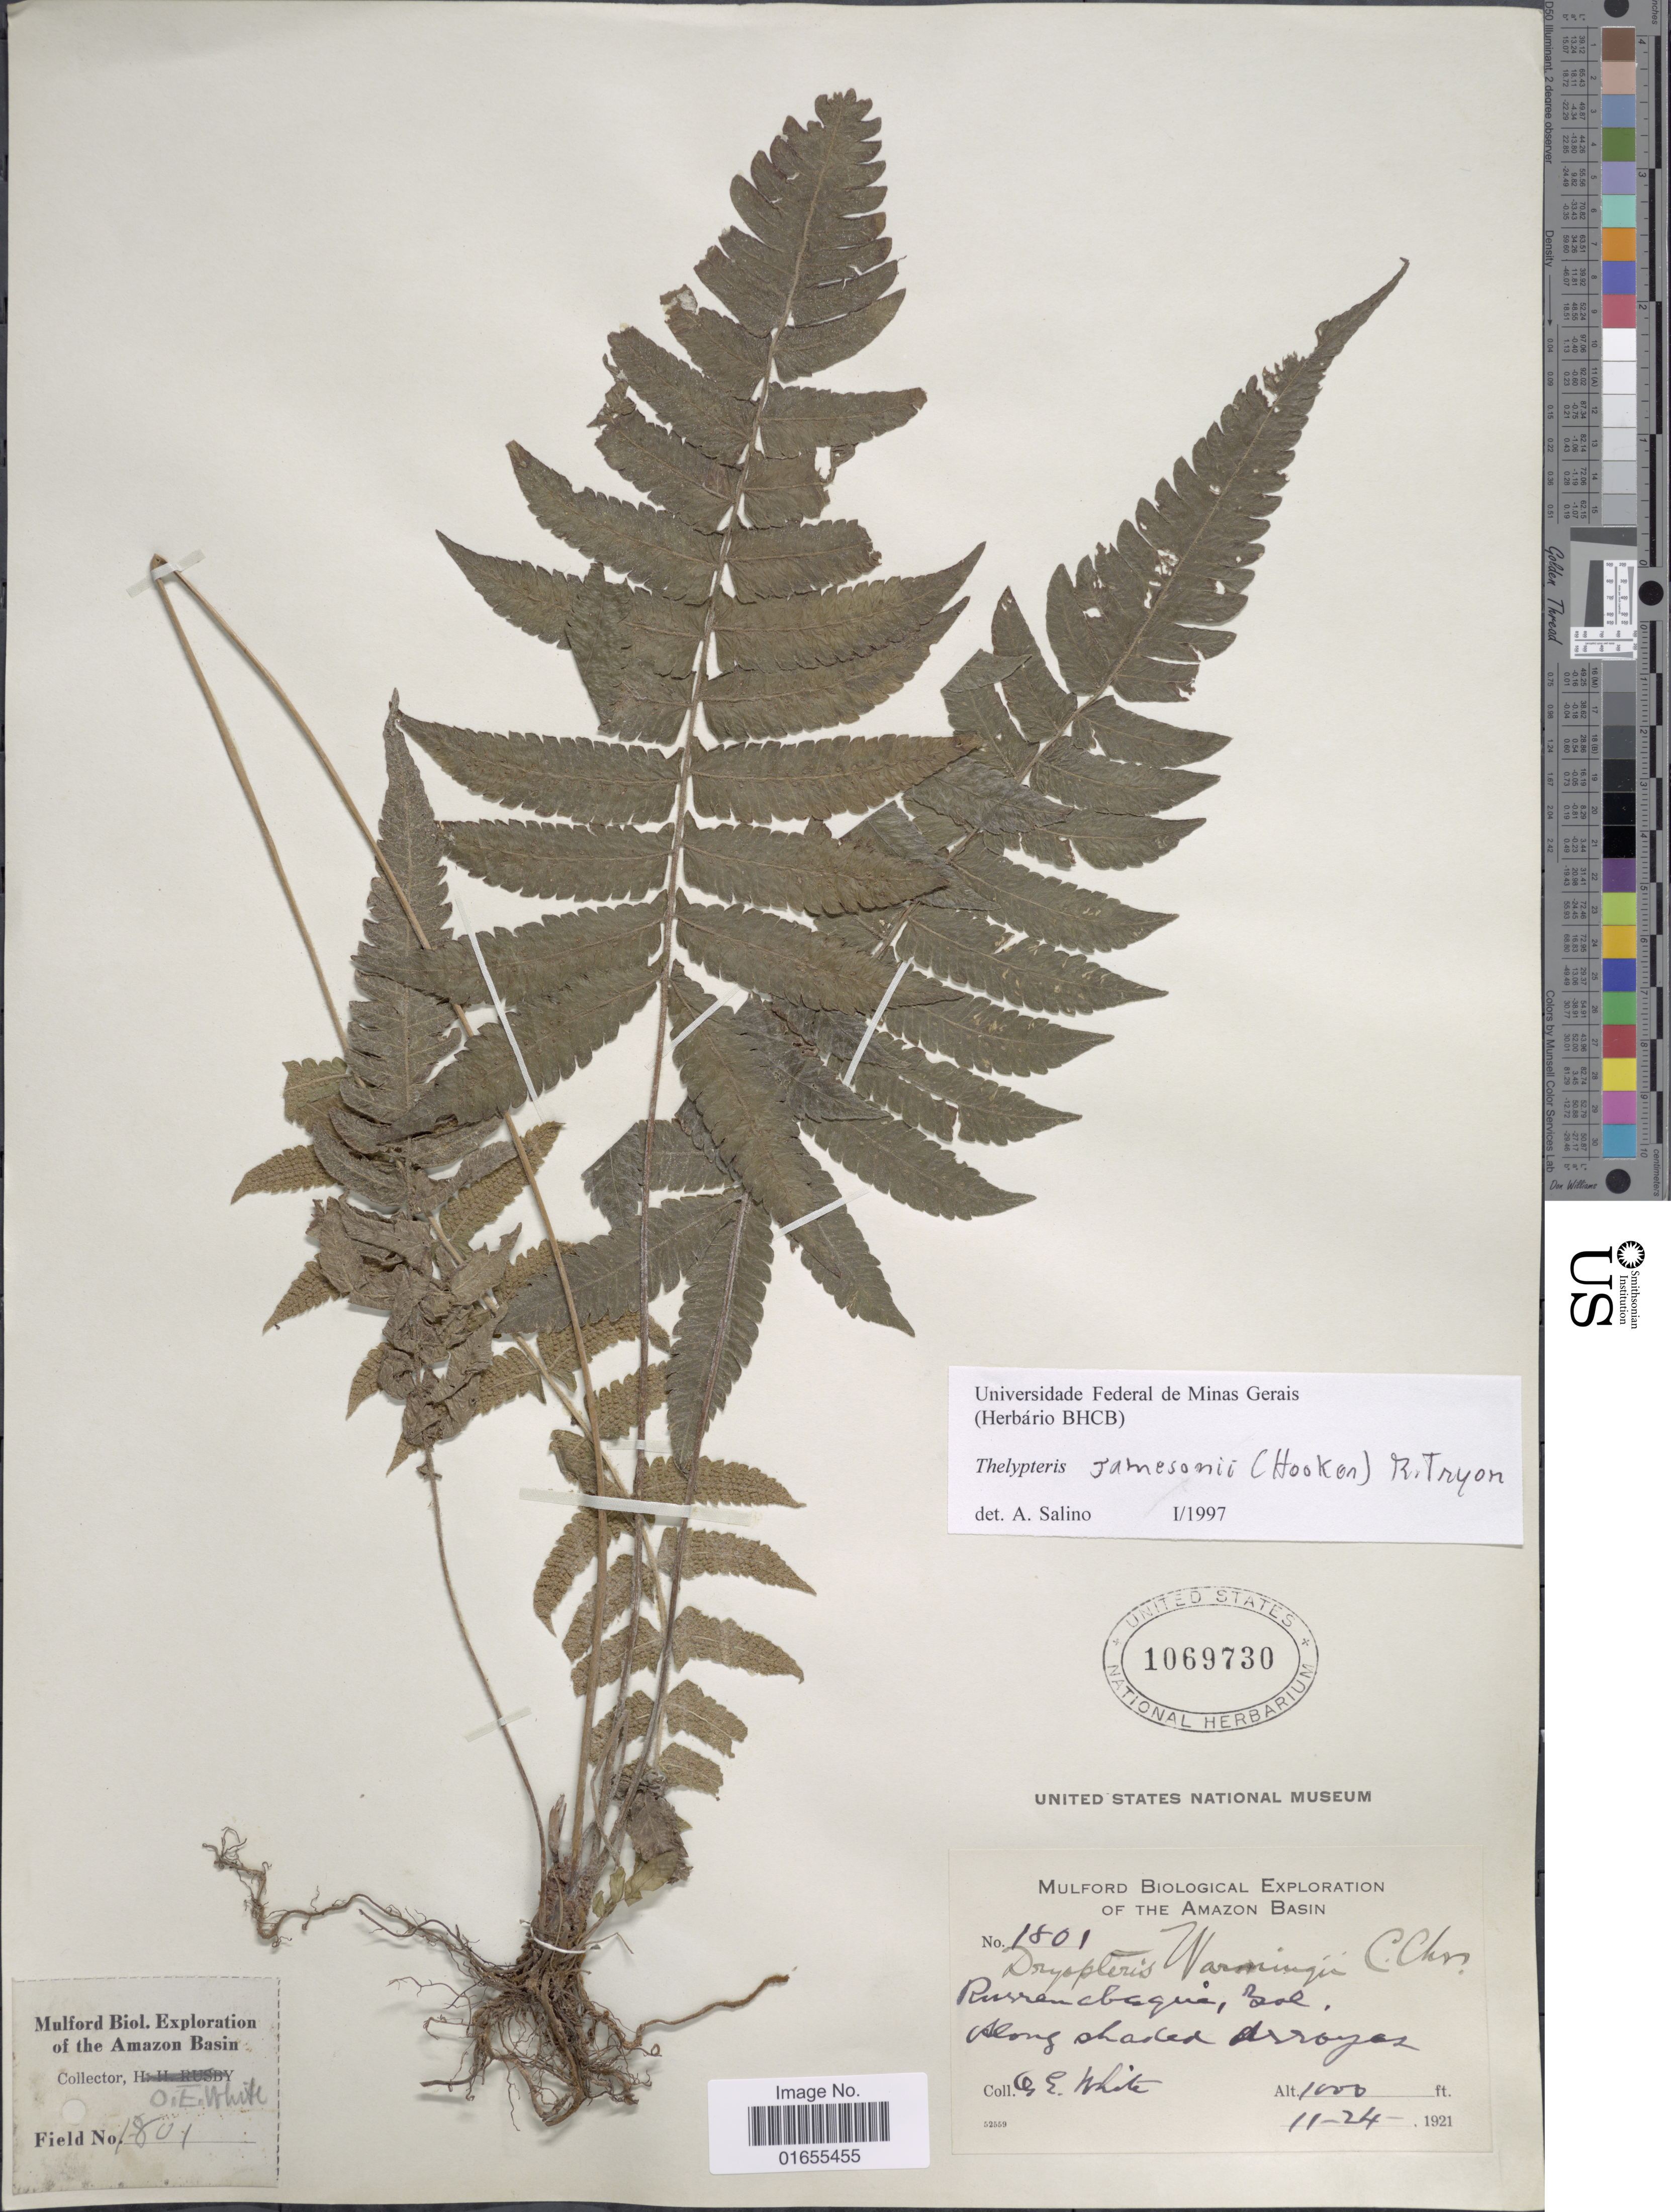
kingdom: Plantae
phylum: Tracheophyta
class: Polypodiopsida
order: Polypodiales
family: Thelypteridaceae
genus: Goniopteris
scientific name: Goniopteris jamesonii (Hook. f.) comb. nov., ined 2015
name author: (Hook. f.)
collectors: O. E. White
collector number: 1801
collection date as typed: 11-24-1921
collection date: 1921-11-24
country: Bolivia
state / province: Beni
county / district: José Ballivián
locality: Rurrenabaque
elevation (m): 305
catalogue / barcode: US 1069730